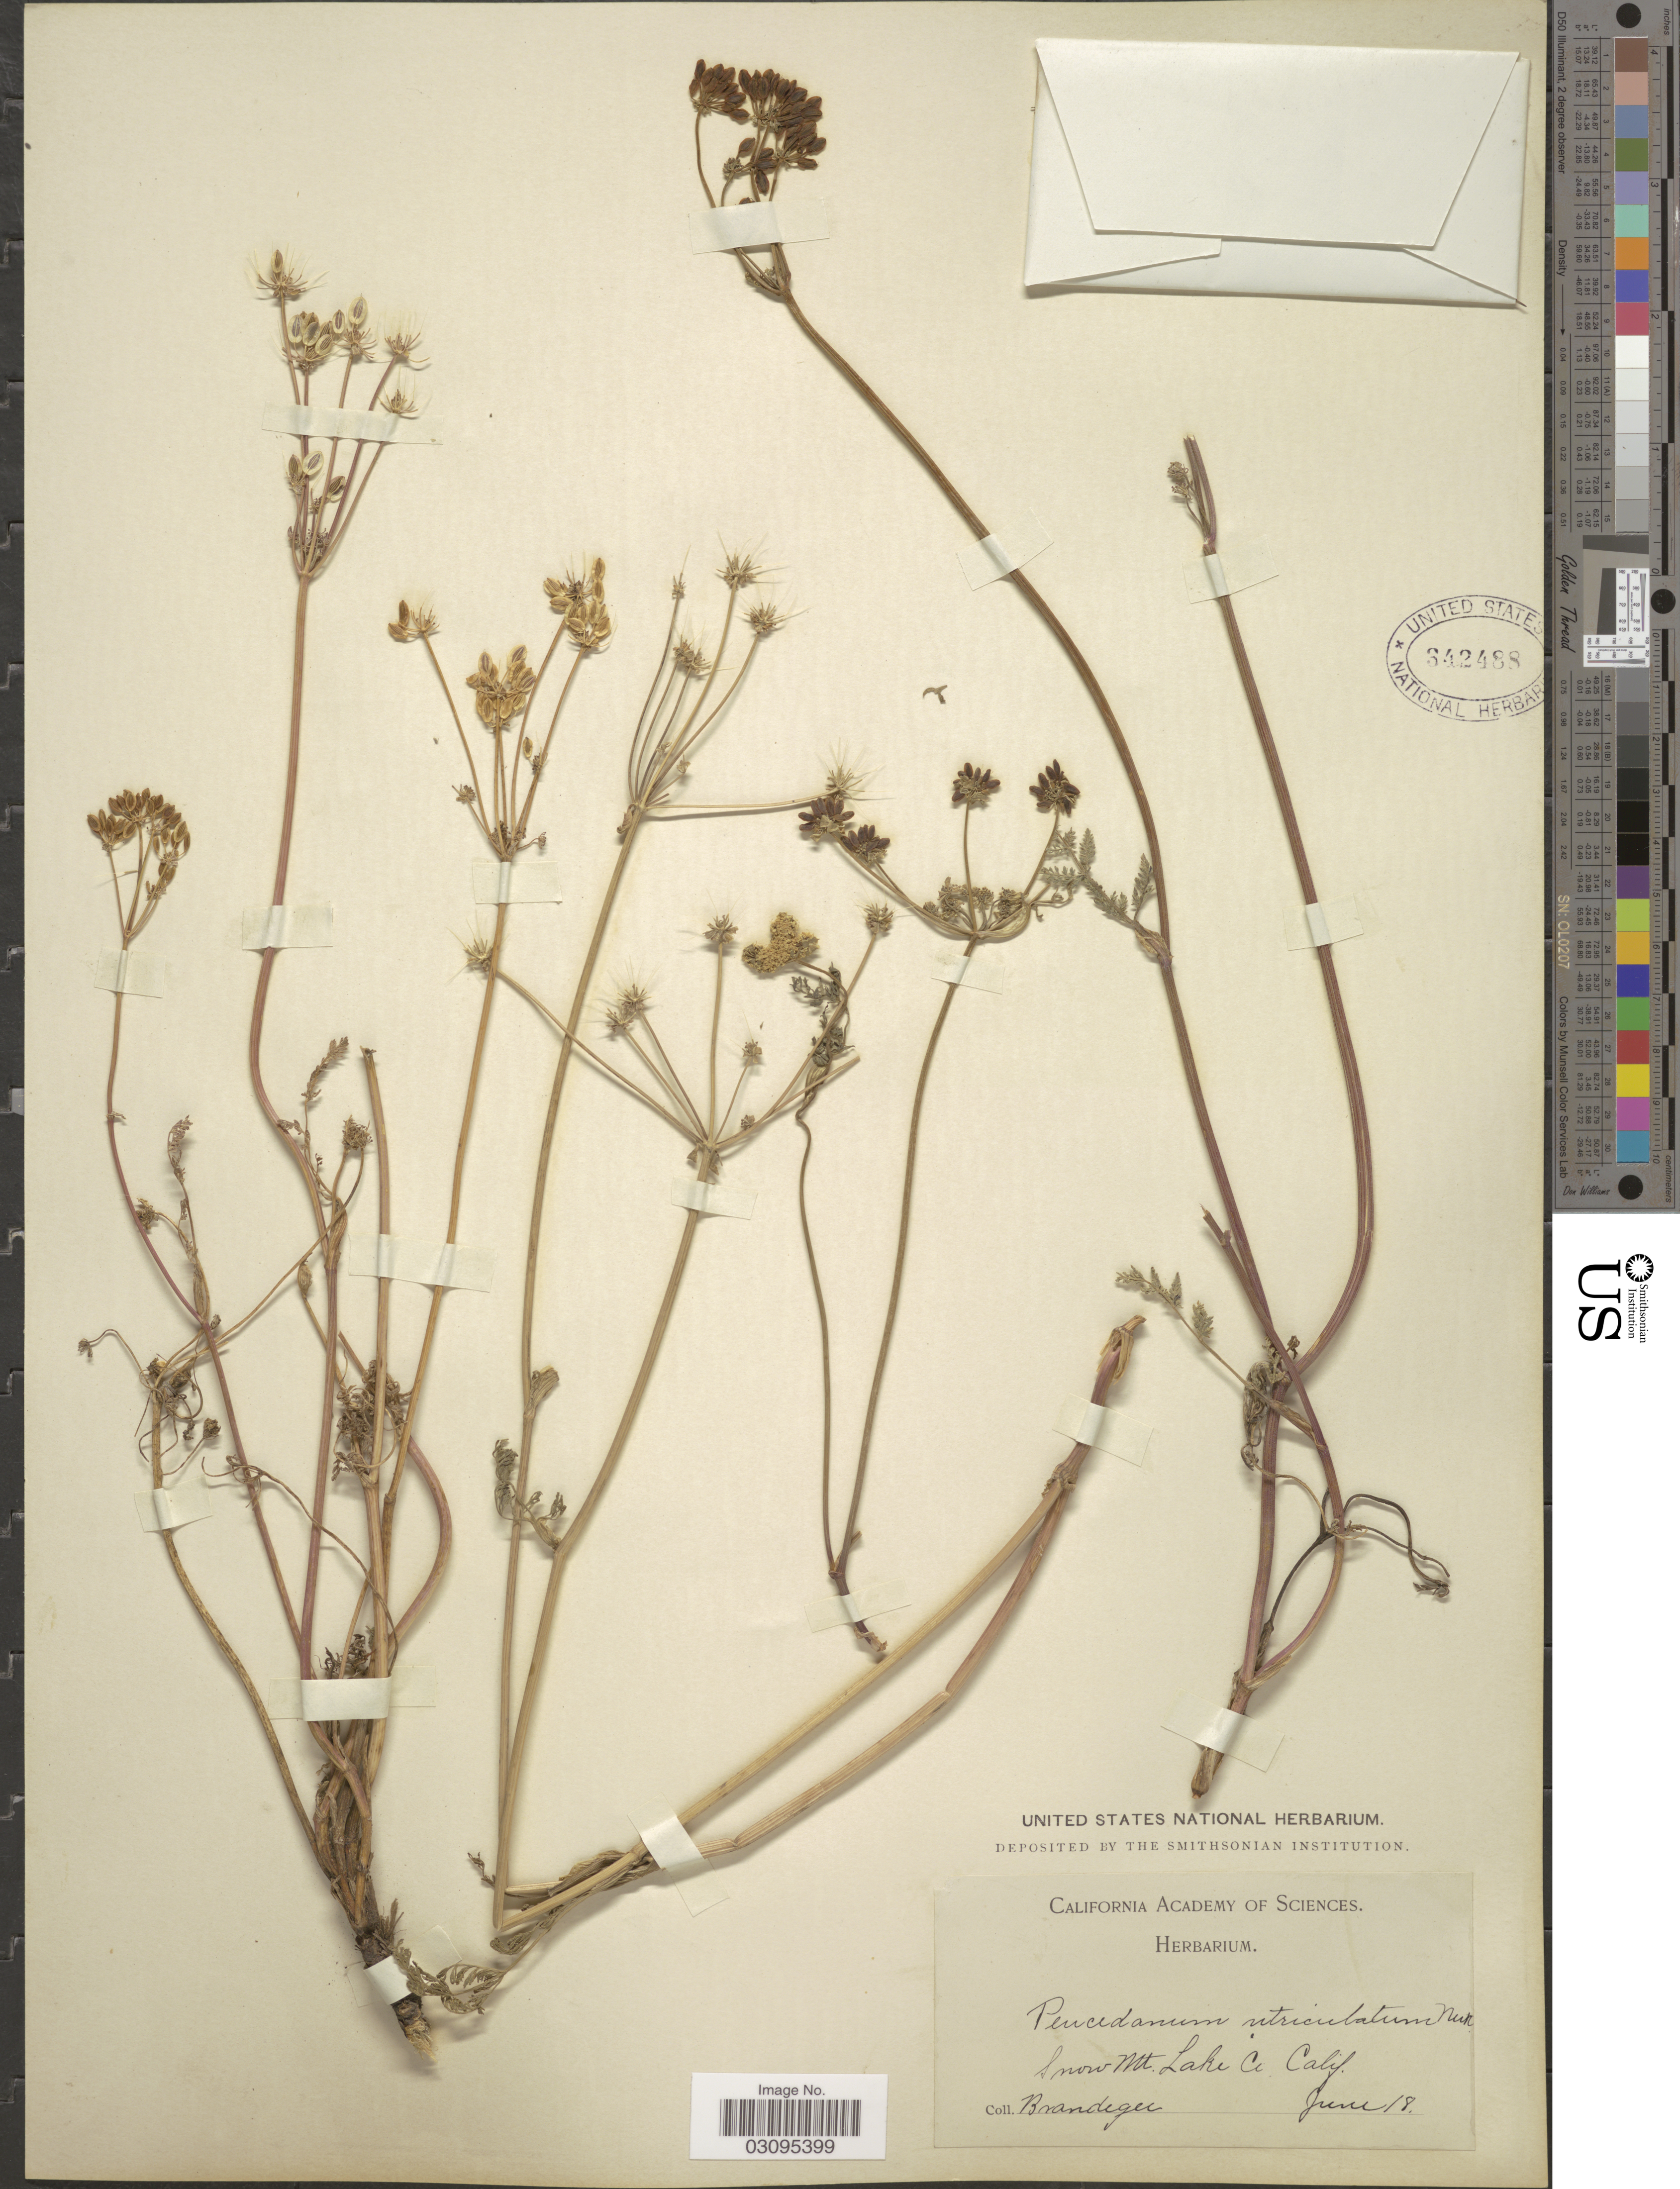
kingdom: Plantae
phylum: Tracheophyta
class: Magnoliopsida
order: Apiales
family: Apiaceae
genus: Lomatium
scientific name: Lomatium utriculatum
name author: (Nutt. ex Torr. & A. Gray) J.M. Coult. & Rose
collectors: -- Brandegee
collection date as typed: Transcribed d/m/y: /6/18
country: United States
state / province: California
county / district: Lake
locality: Snow Mt. Lake Co., Calif.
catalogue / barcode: US 342488